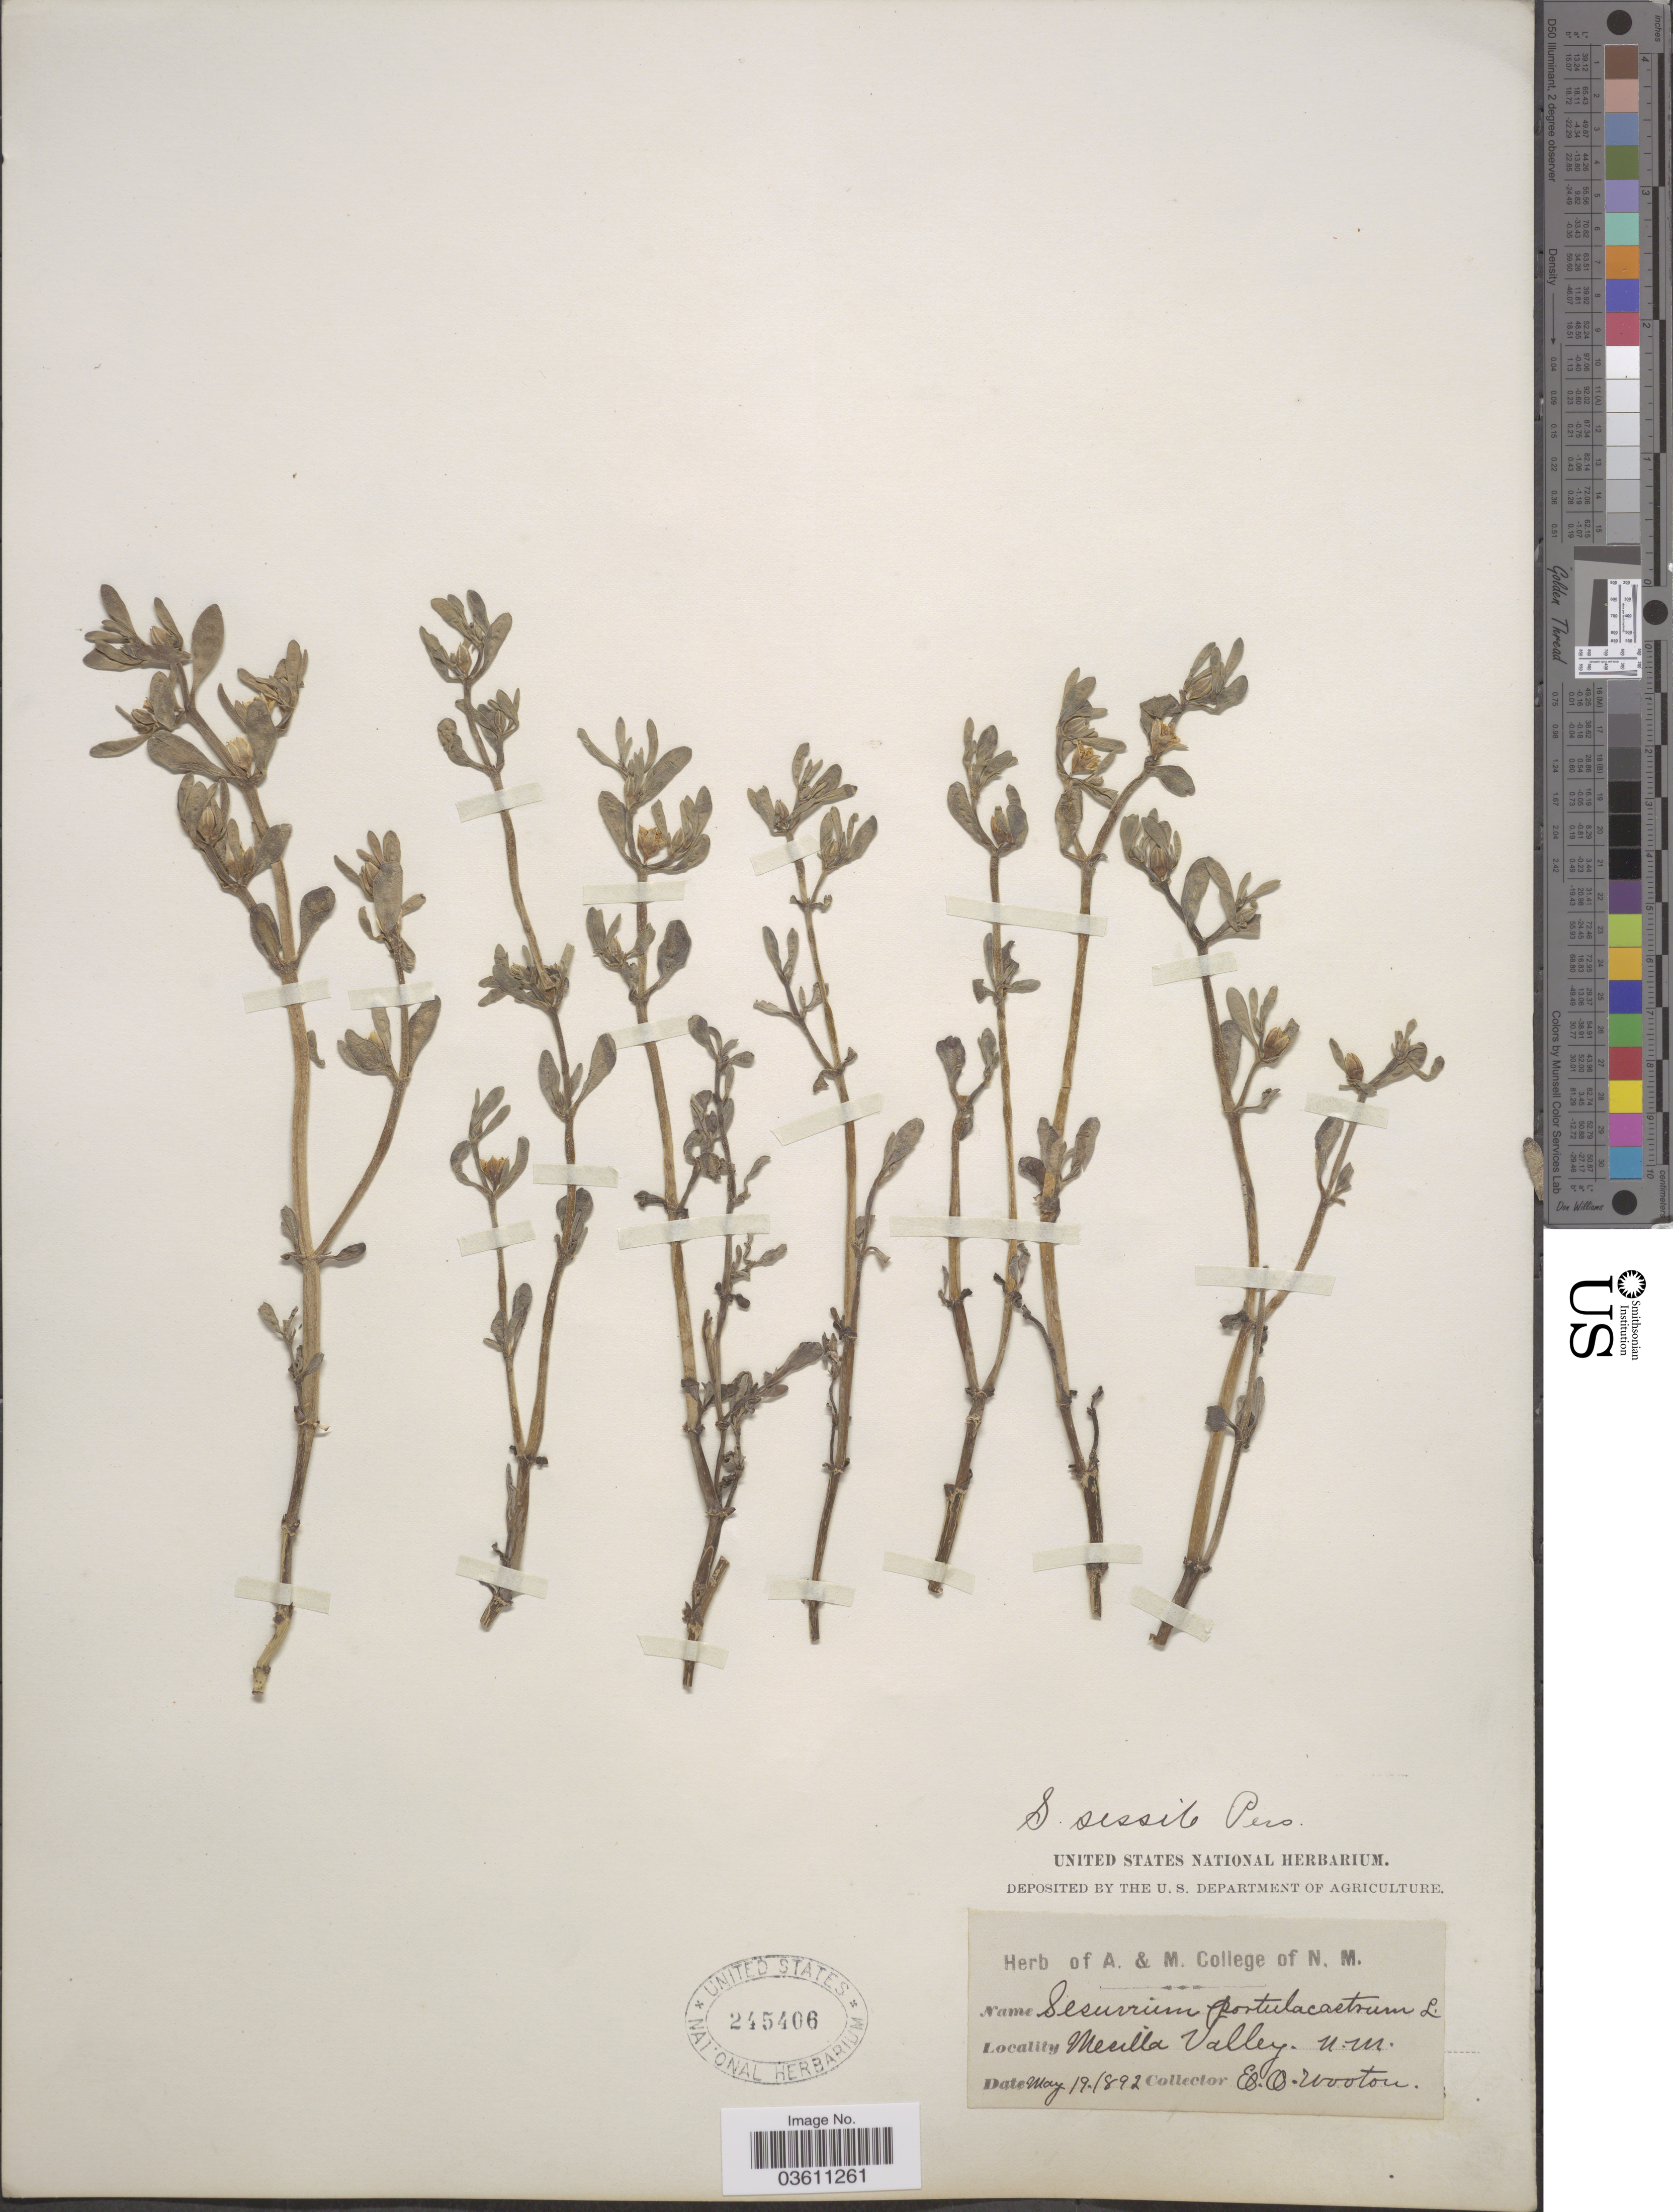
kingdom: Plantae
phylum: Tracheophyta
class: Magnoliopsida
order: Caryophyllales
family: Aizoaceae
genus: Sesuvium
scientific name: Sesuvium revolutifolium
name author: Ortega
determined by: Strong, Mark T., (BOT), Smithsonian Institution - National Museum of Natural History (UNITED STATES)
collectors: E. O. Wooton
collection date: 1892-05-19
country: United States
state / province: New Mexico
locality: Mesilla Valley.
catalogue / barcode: US 245406